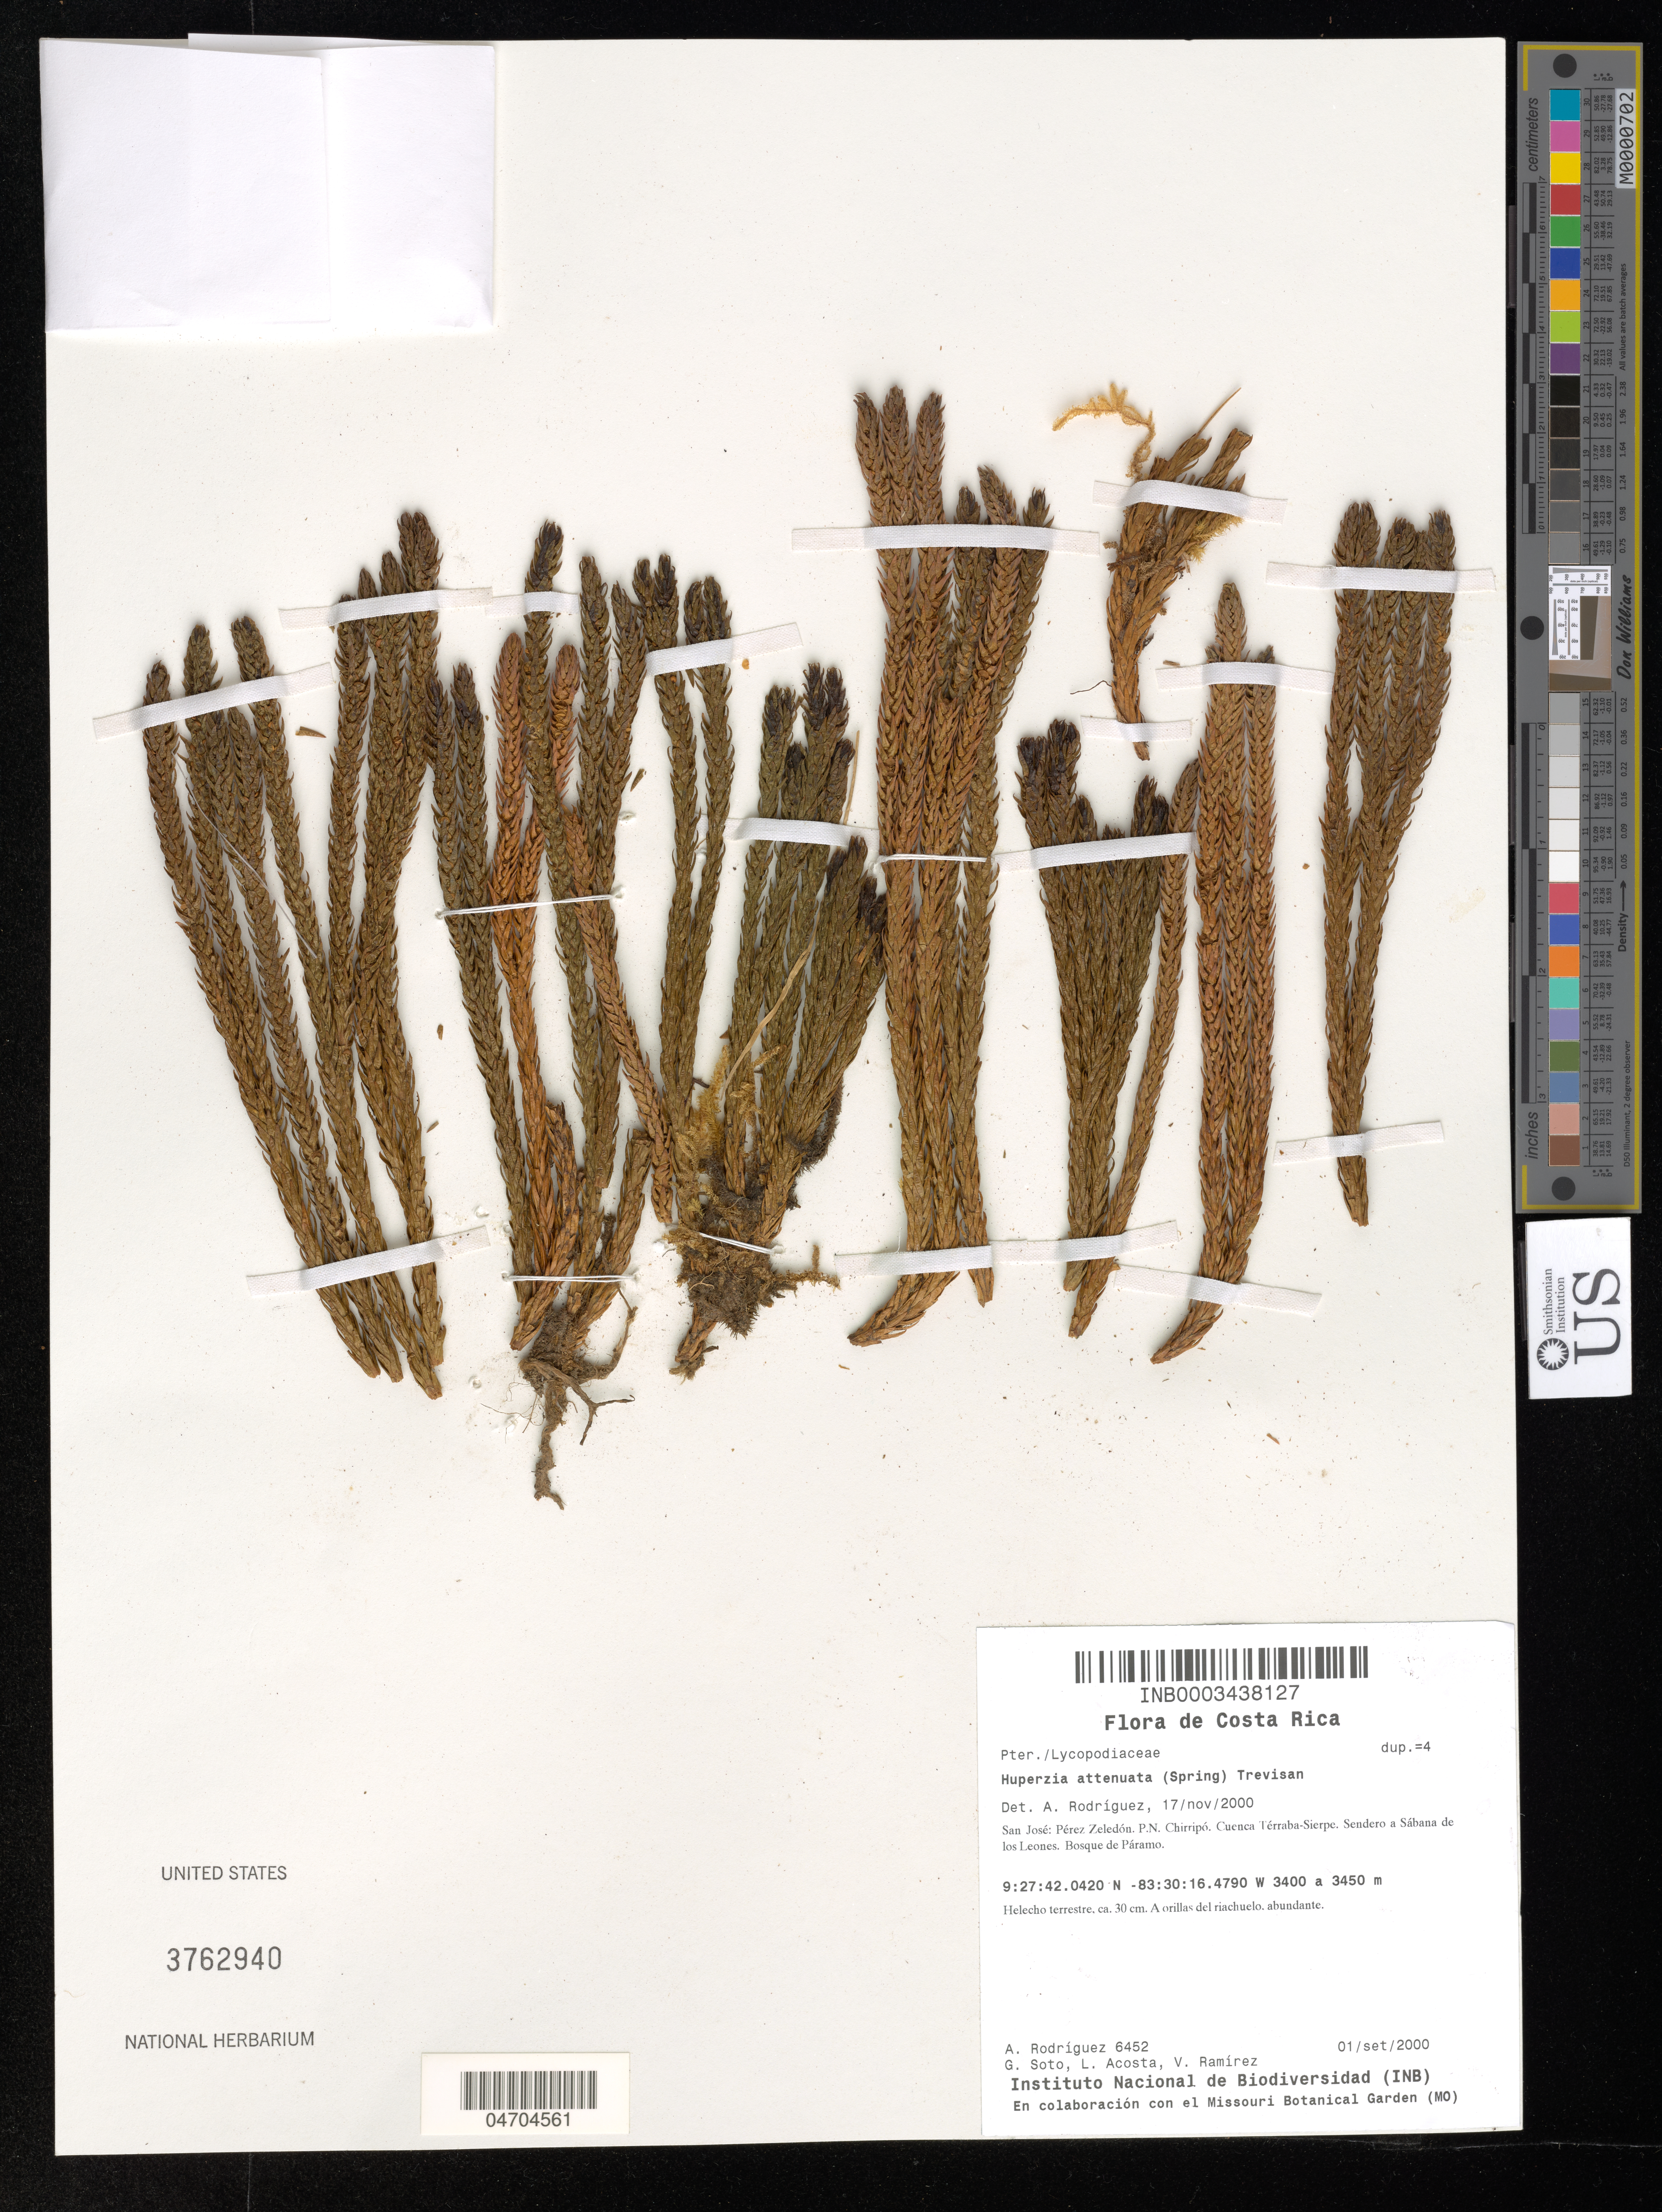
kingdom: Plantae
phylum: Tracheophyta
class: Lycopodiopsida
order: Lycopodiales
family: Lycopodiaceae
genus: Phlegmariurus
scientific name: Phlegmariurus attenuatus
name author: (Spring) B. Øllg.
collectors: A. Rodríguez, G. Soto, L. Acosta & V. Ramirez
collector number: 6452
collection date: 2000-09-01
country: Costa Rica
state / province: San José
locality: Pérez Zeledón. P. N. Chirripó. Cuenca Térraba-Sierpe. Sendero a Sábana de los Leones. Bosque de Páramo.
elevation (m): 3400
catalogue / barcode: US 3762940